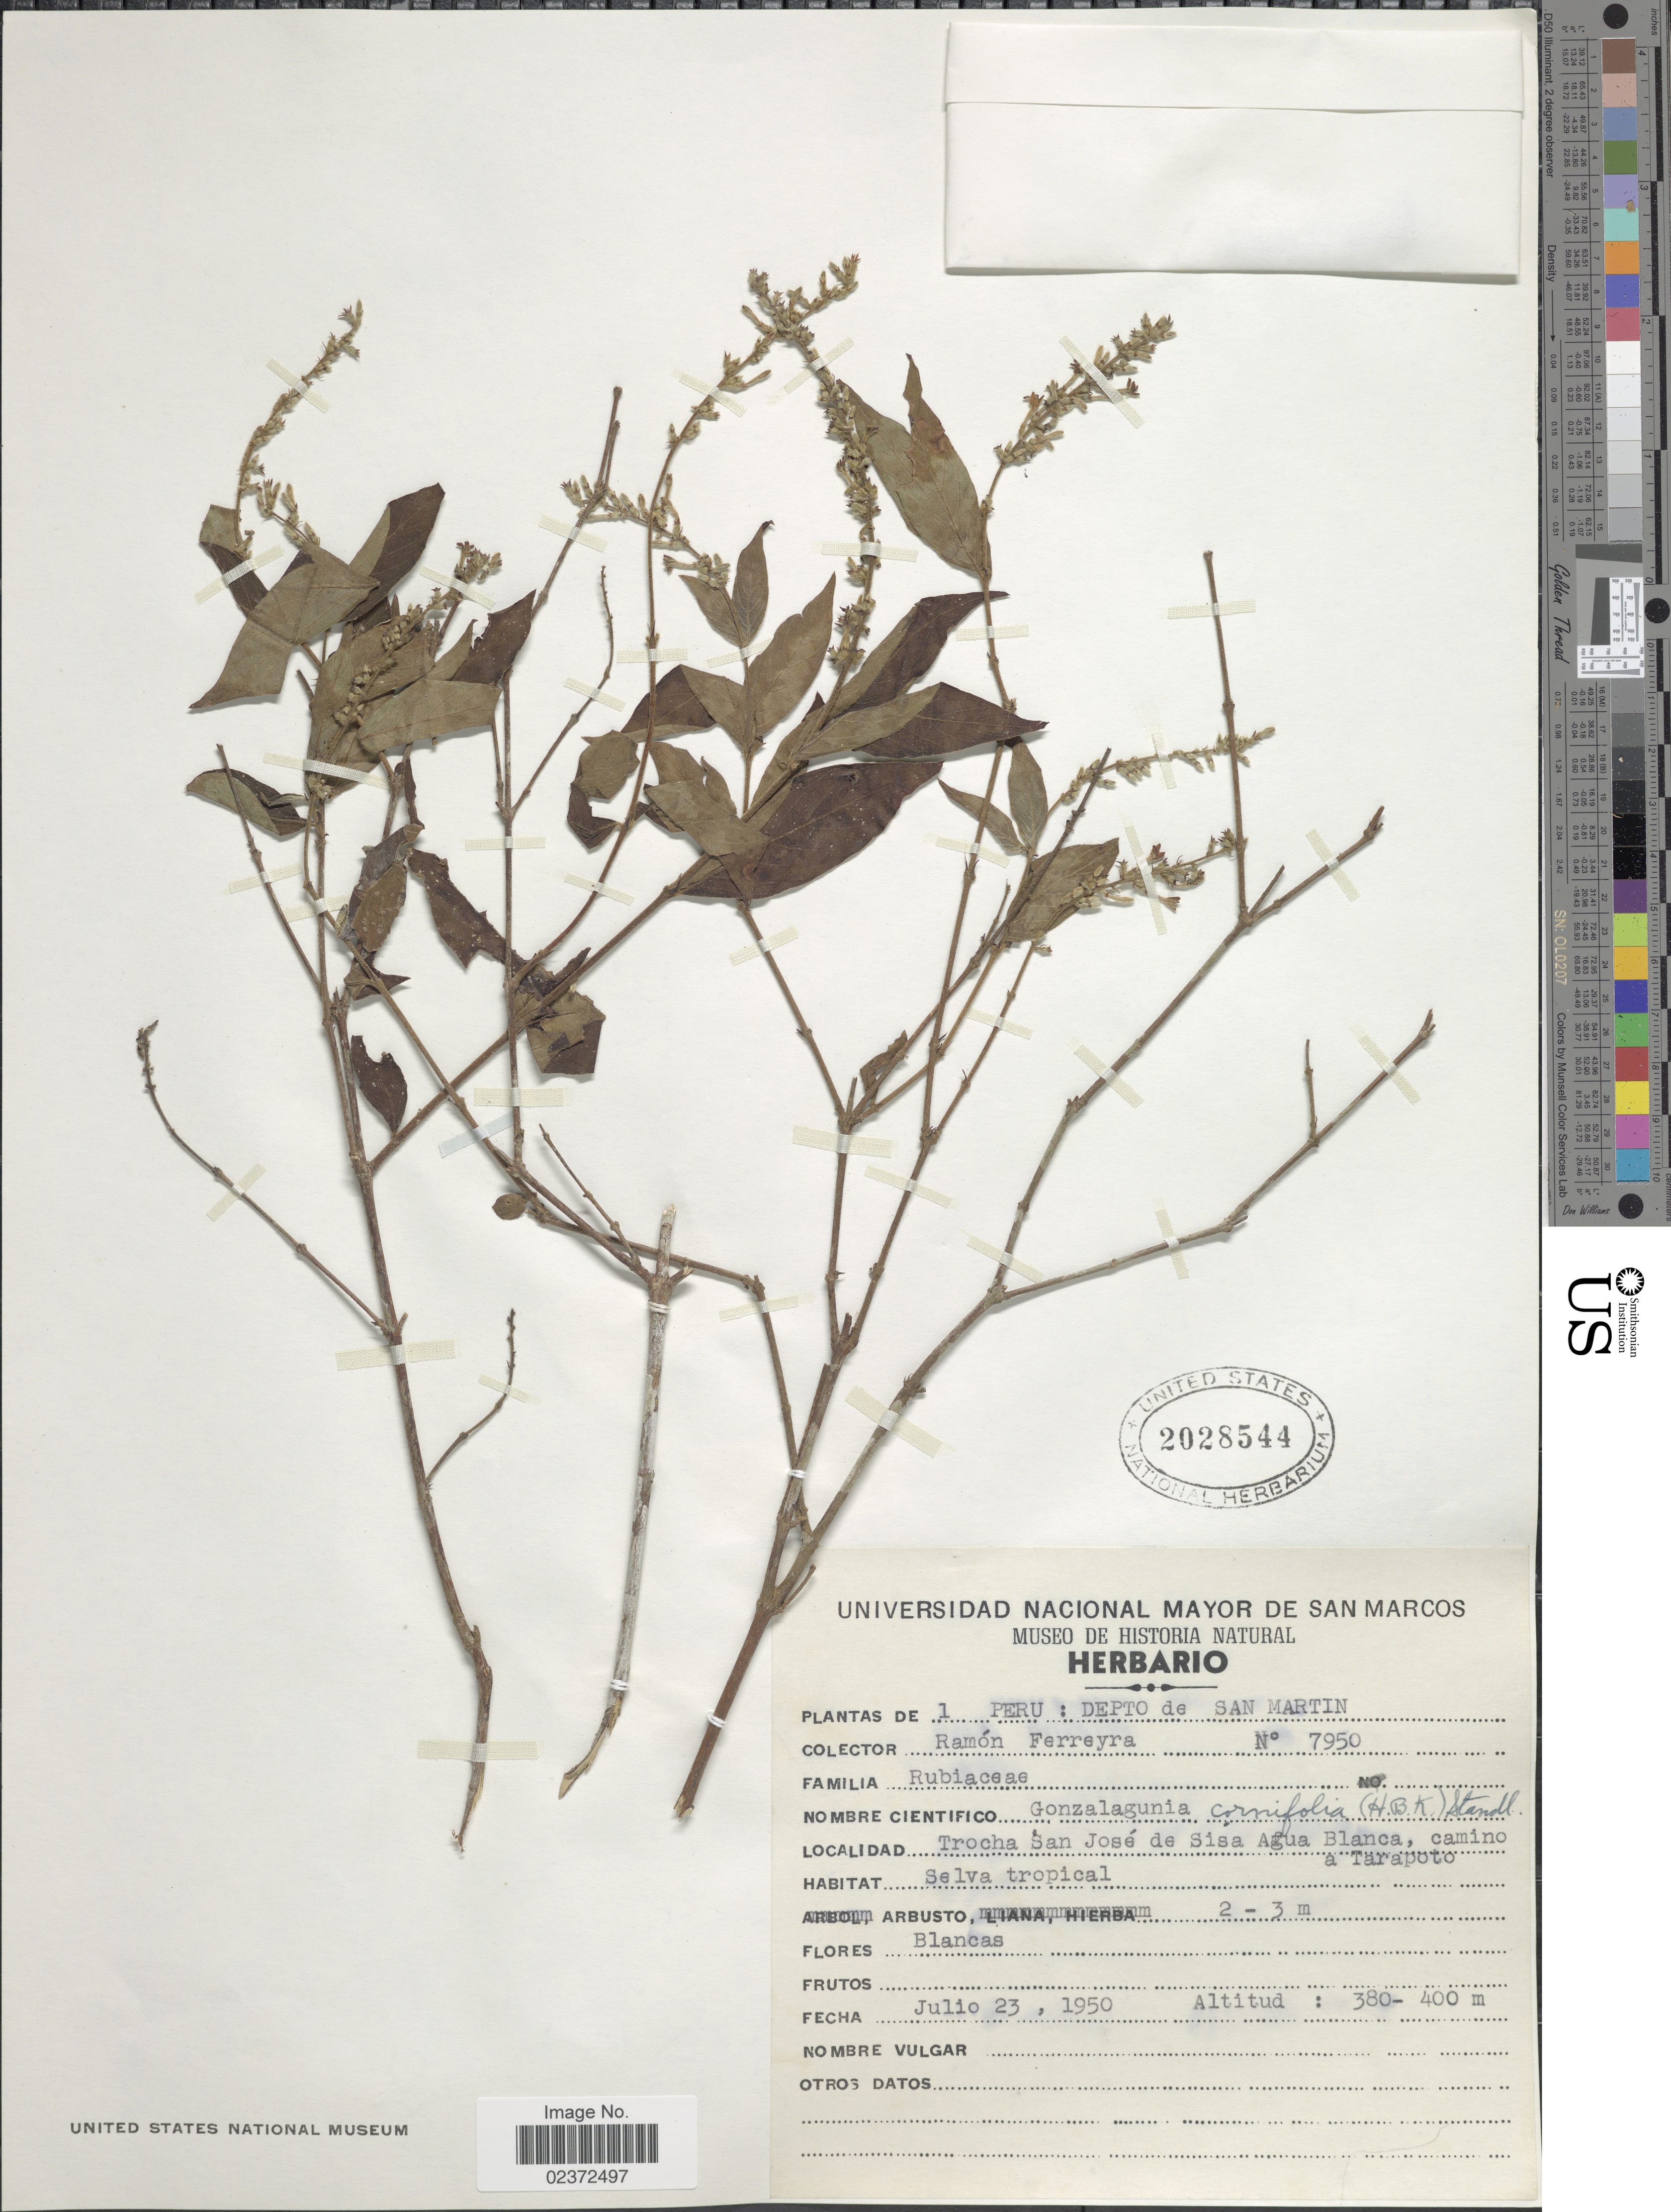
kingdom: Plantae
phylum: Tracheophyta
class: Magnoliopsida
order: Gentianales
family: Rubiaceae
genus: Gonzalagunia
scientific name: Gonzalagunia cornifolia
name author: (Kunth) Standl.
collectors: R. A. Ferreyra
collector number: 7950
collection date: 1950-07-23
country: Peru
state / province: San Martín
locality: Trocha San José de Sisa Agua Blanca, camino a Tarapoto, Selva tropical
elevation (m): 380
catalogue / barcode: US 2028544